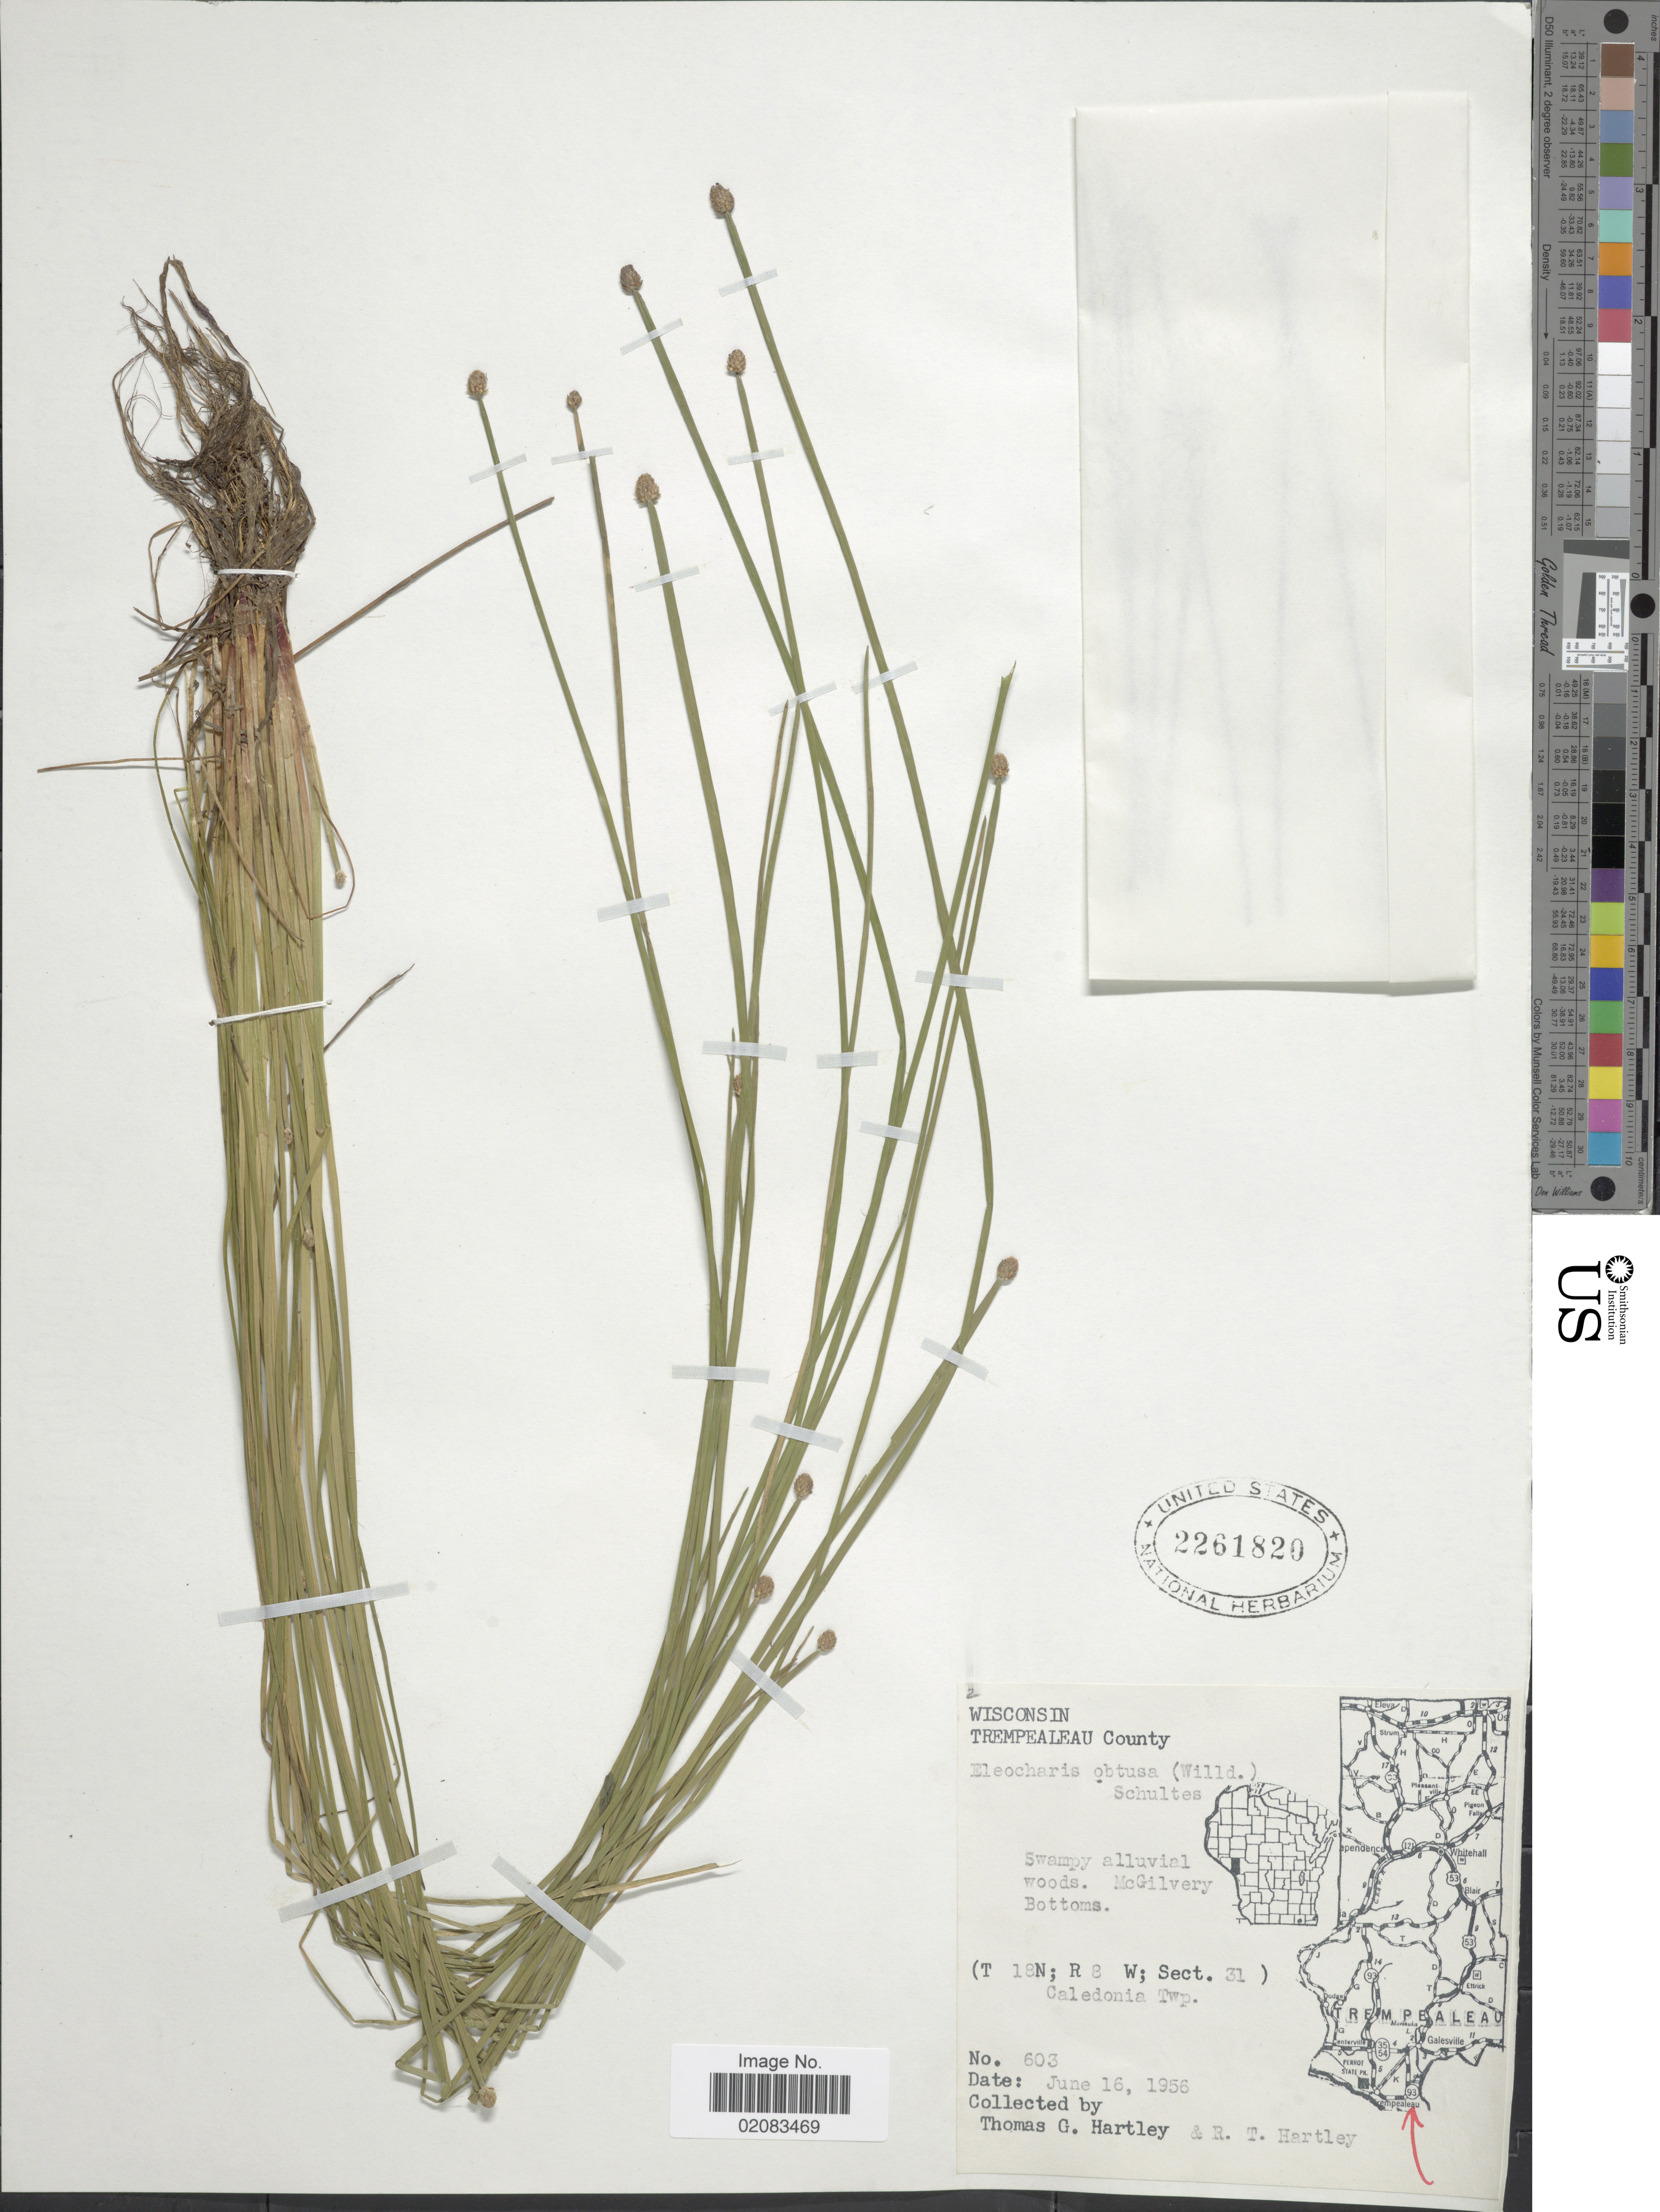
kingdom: Plantae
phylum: Tracheophyta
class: Liliopsida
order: Poales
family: Cyperaceae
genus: Eleocharis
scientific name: Eleocharis obtusa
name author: (Willd.) Schult.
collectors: T. G. Hartley & R. T. Hartley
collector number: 603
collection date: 1956-06-16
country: United States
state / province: Wisconsin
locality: Trempealeau County, Swampy alluvial woods. mcGilvery Bottoms (T 18N; R 8 W; Sect. 31) Calendonia Twp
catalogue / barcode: US 2261820